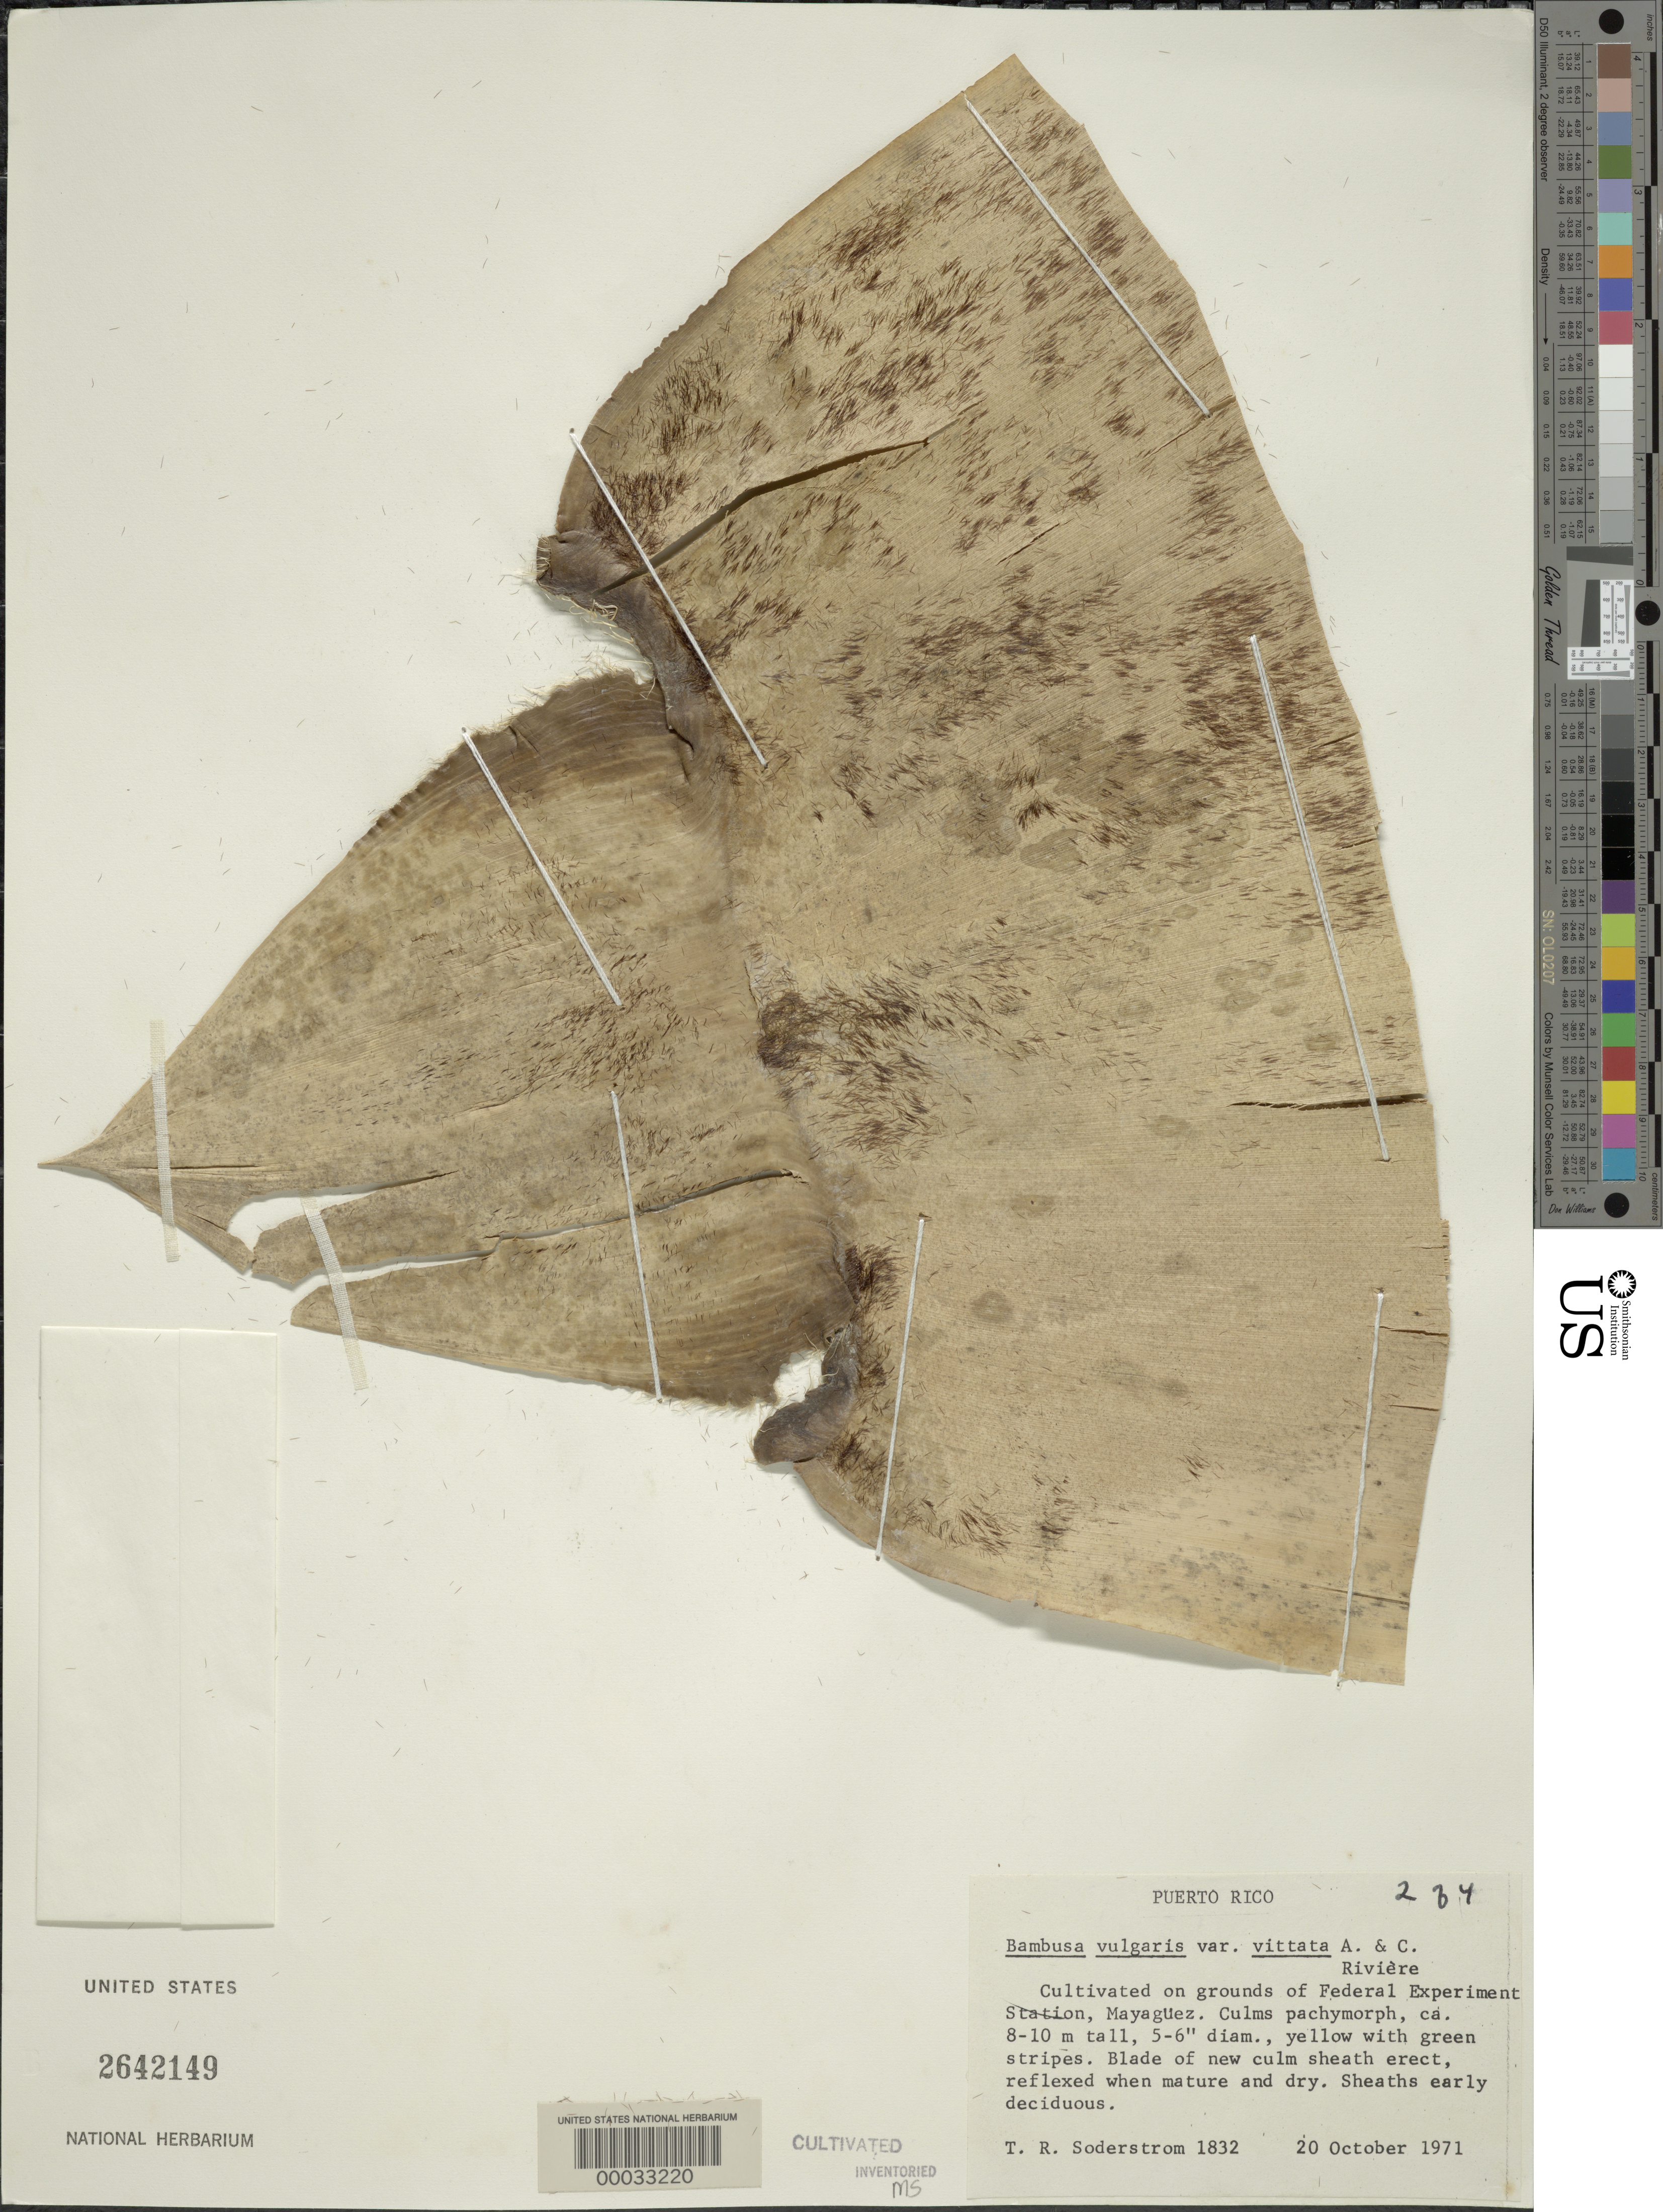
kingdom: Plantae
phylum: Tracheophyta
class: Liliopsida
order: Poales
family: Poaceae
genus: Bambusa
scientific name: Bambusa vulgaris var. vittata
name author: (Rivière & C. Rivière) McClure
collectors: T. R. Soderstrom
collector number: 1832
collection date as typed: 20 Oct 1971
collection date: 1971-10-20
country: Puerto Rico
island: Greater Antilles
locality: Federal Experimental Station-Mayaguez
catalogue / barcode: US 2642149